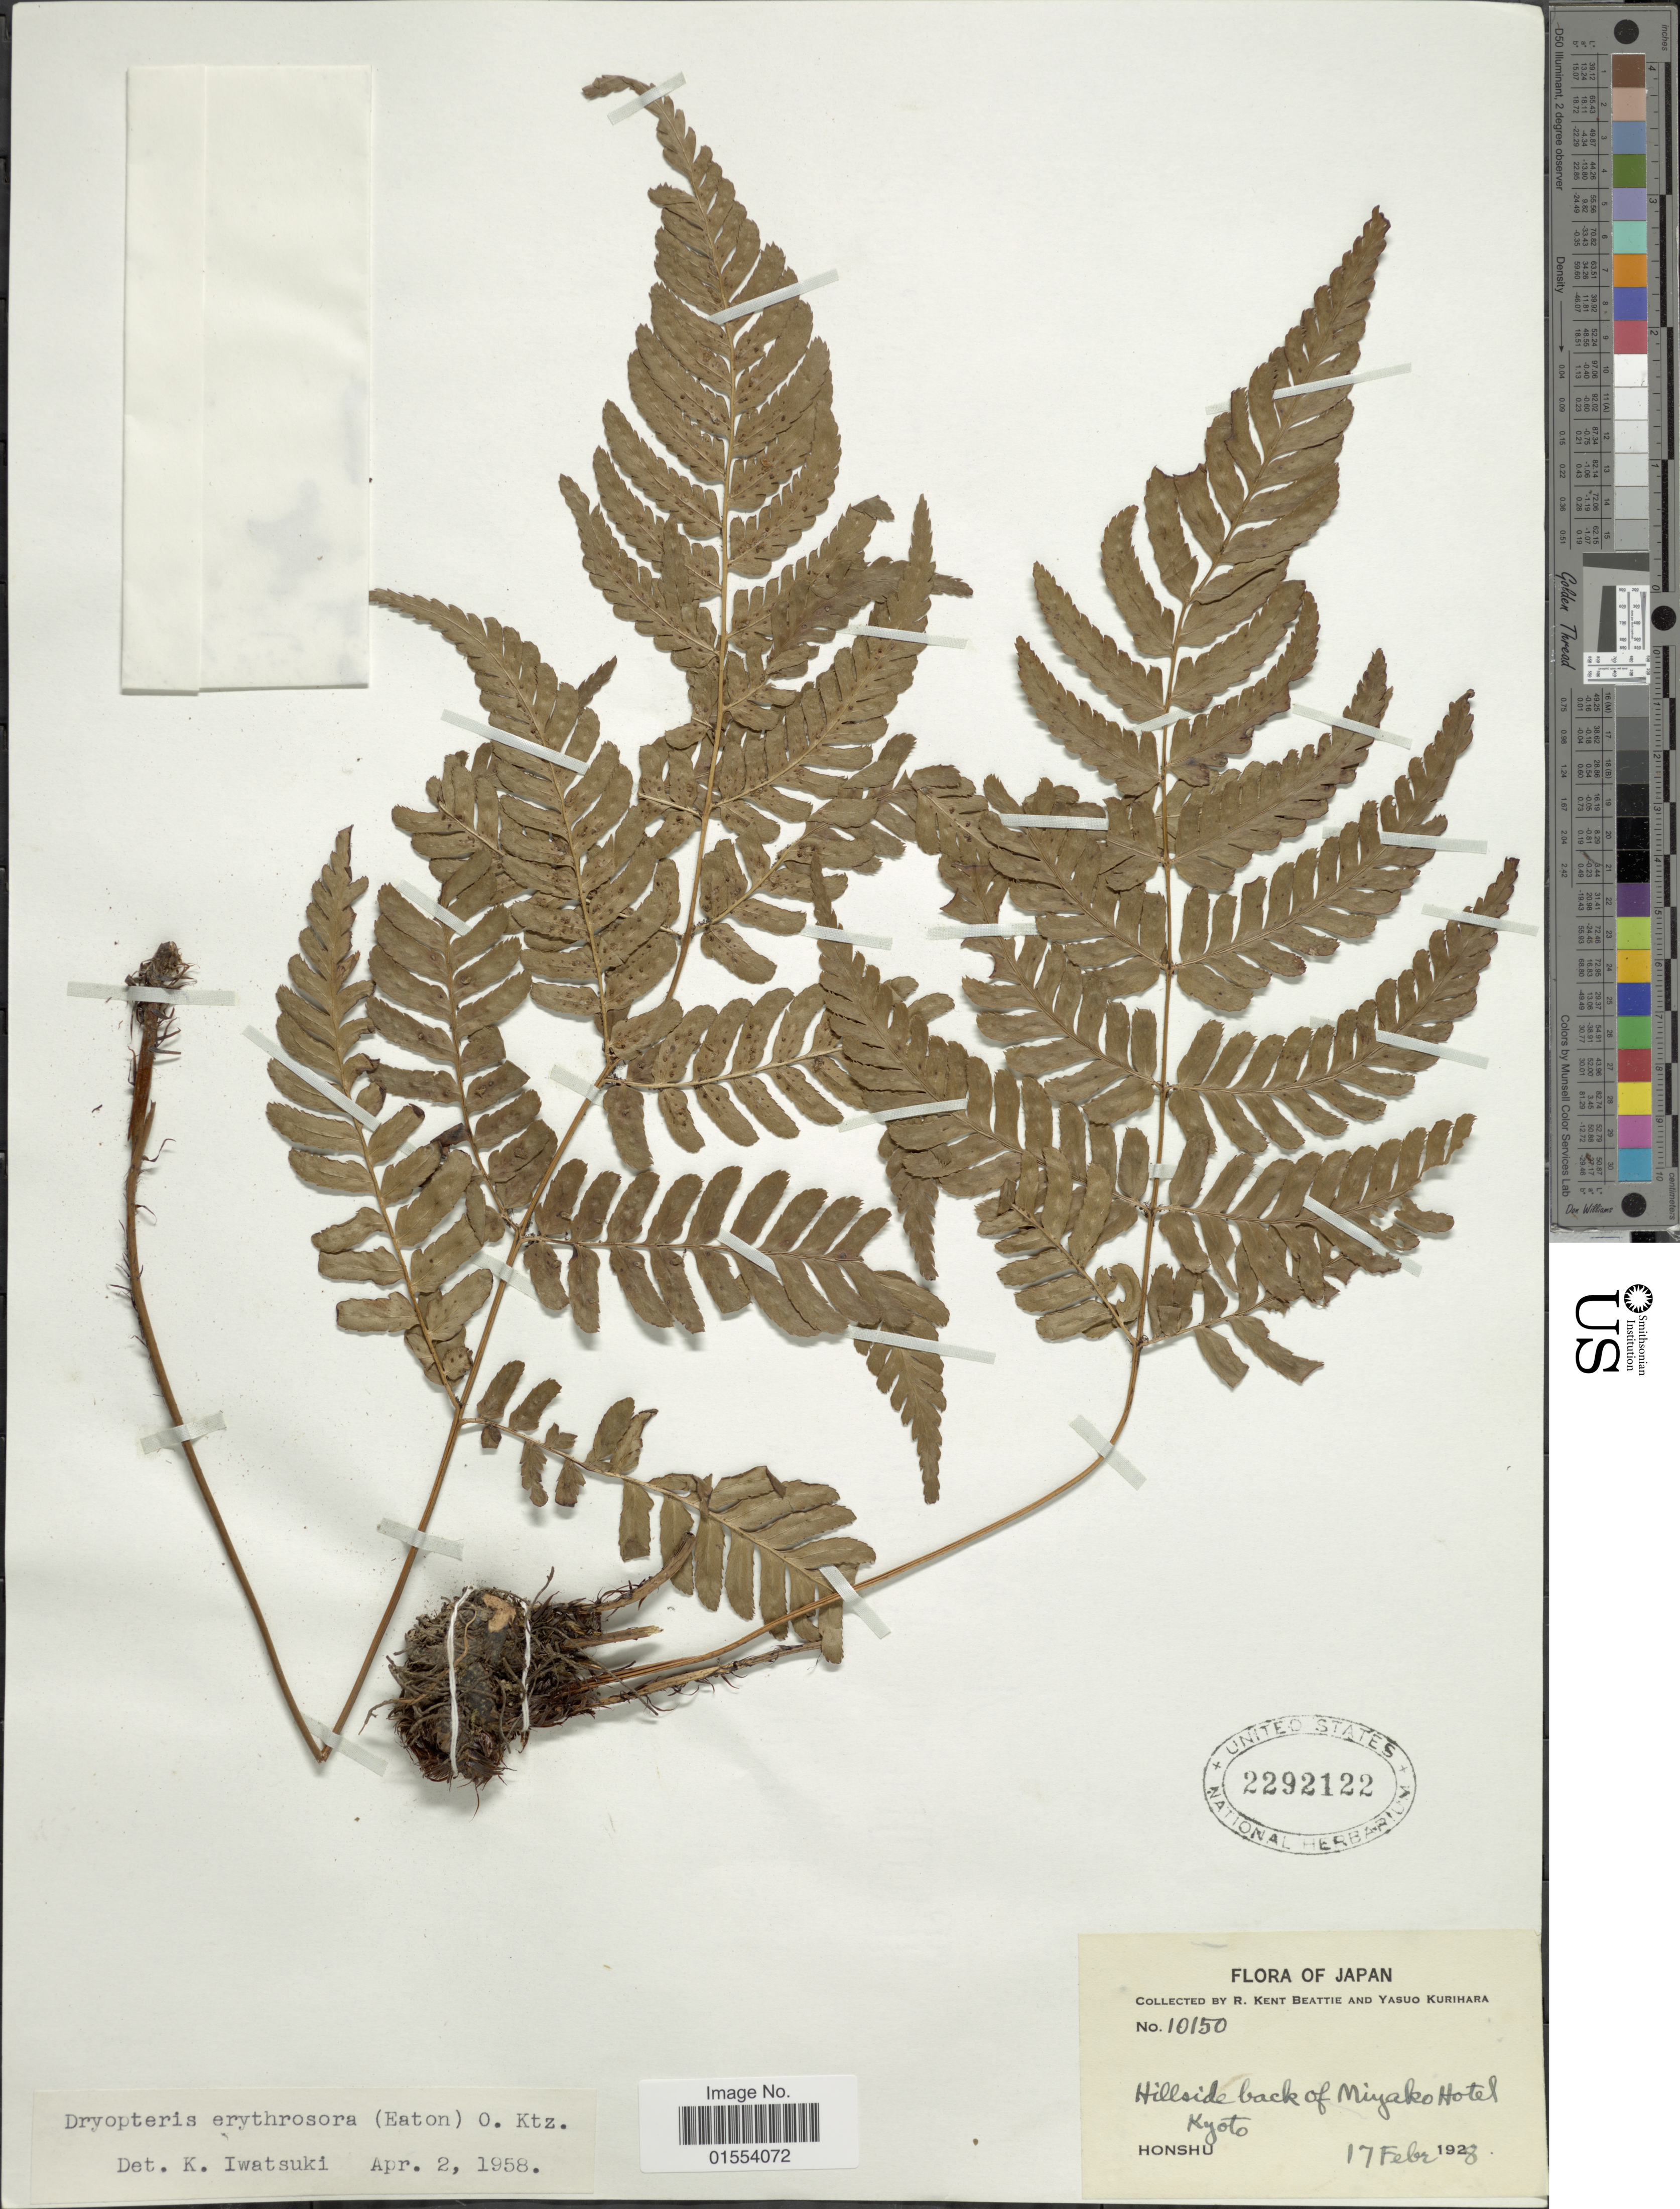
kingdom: Plantae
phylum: Tracheophyta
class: Polypodiopsida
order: Polypodiales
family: Dryopteridaceae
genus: Dryopteris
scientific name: Dryopteris erythrosora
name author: (D.C. Eaton) Kuntze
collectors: R. K. Beattie & Y. Kurihara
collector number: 10150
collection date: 1928-02-17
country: Japan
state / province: Kyoto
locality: Japan. Hillside back of Miyako Hotl, Kyoto.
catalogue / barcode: US 2292122